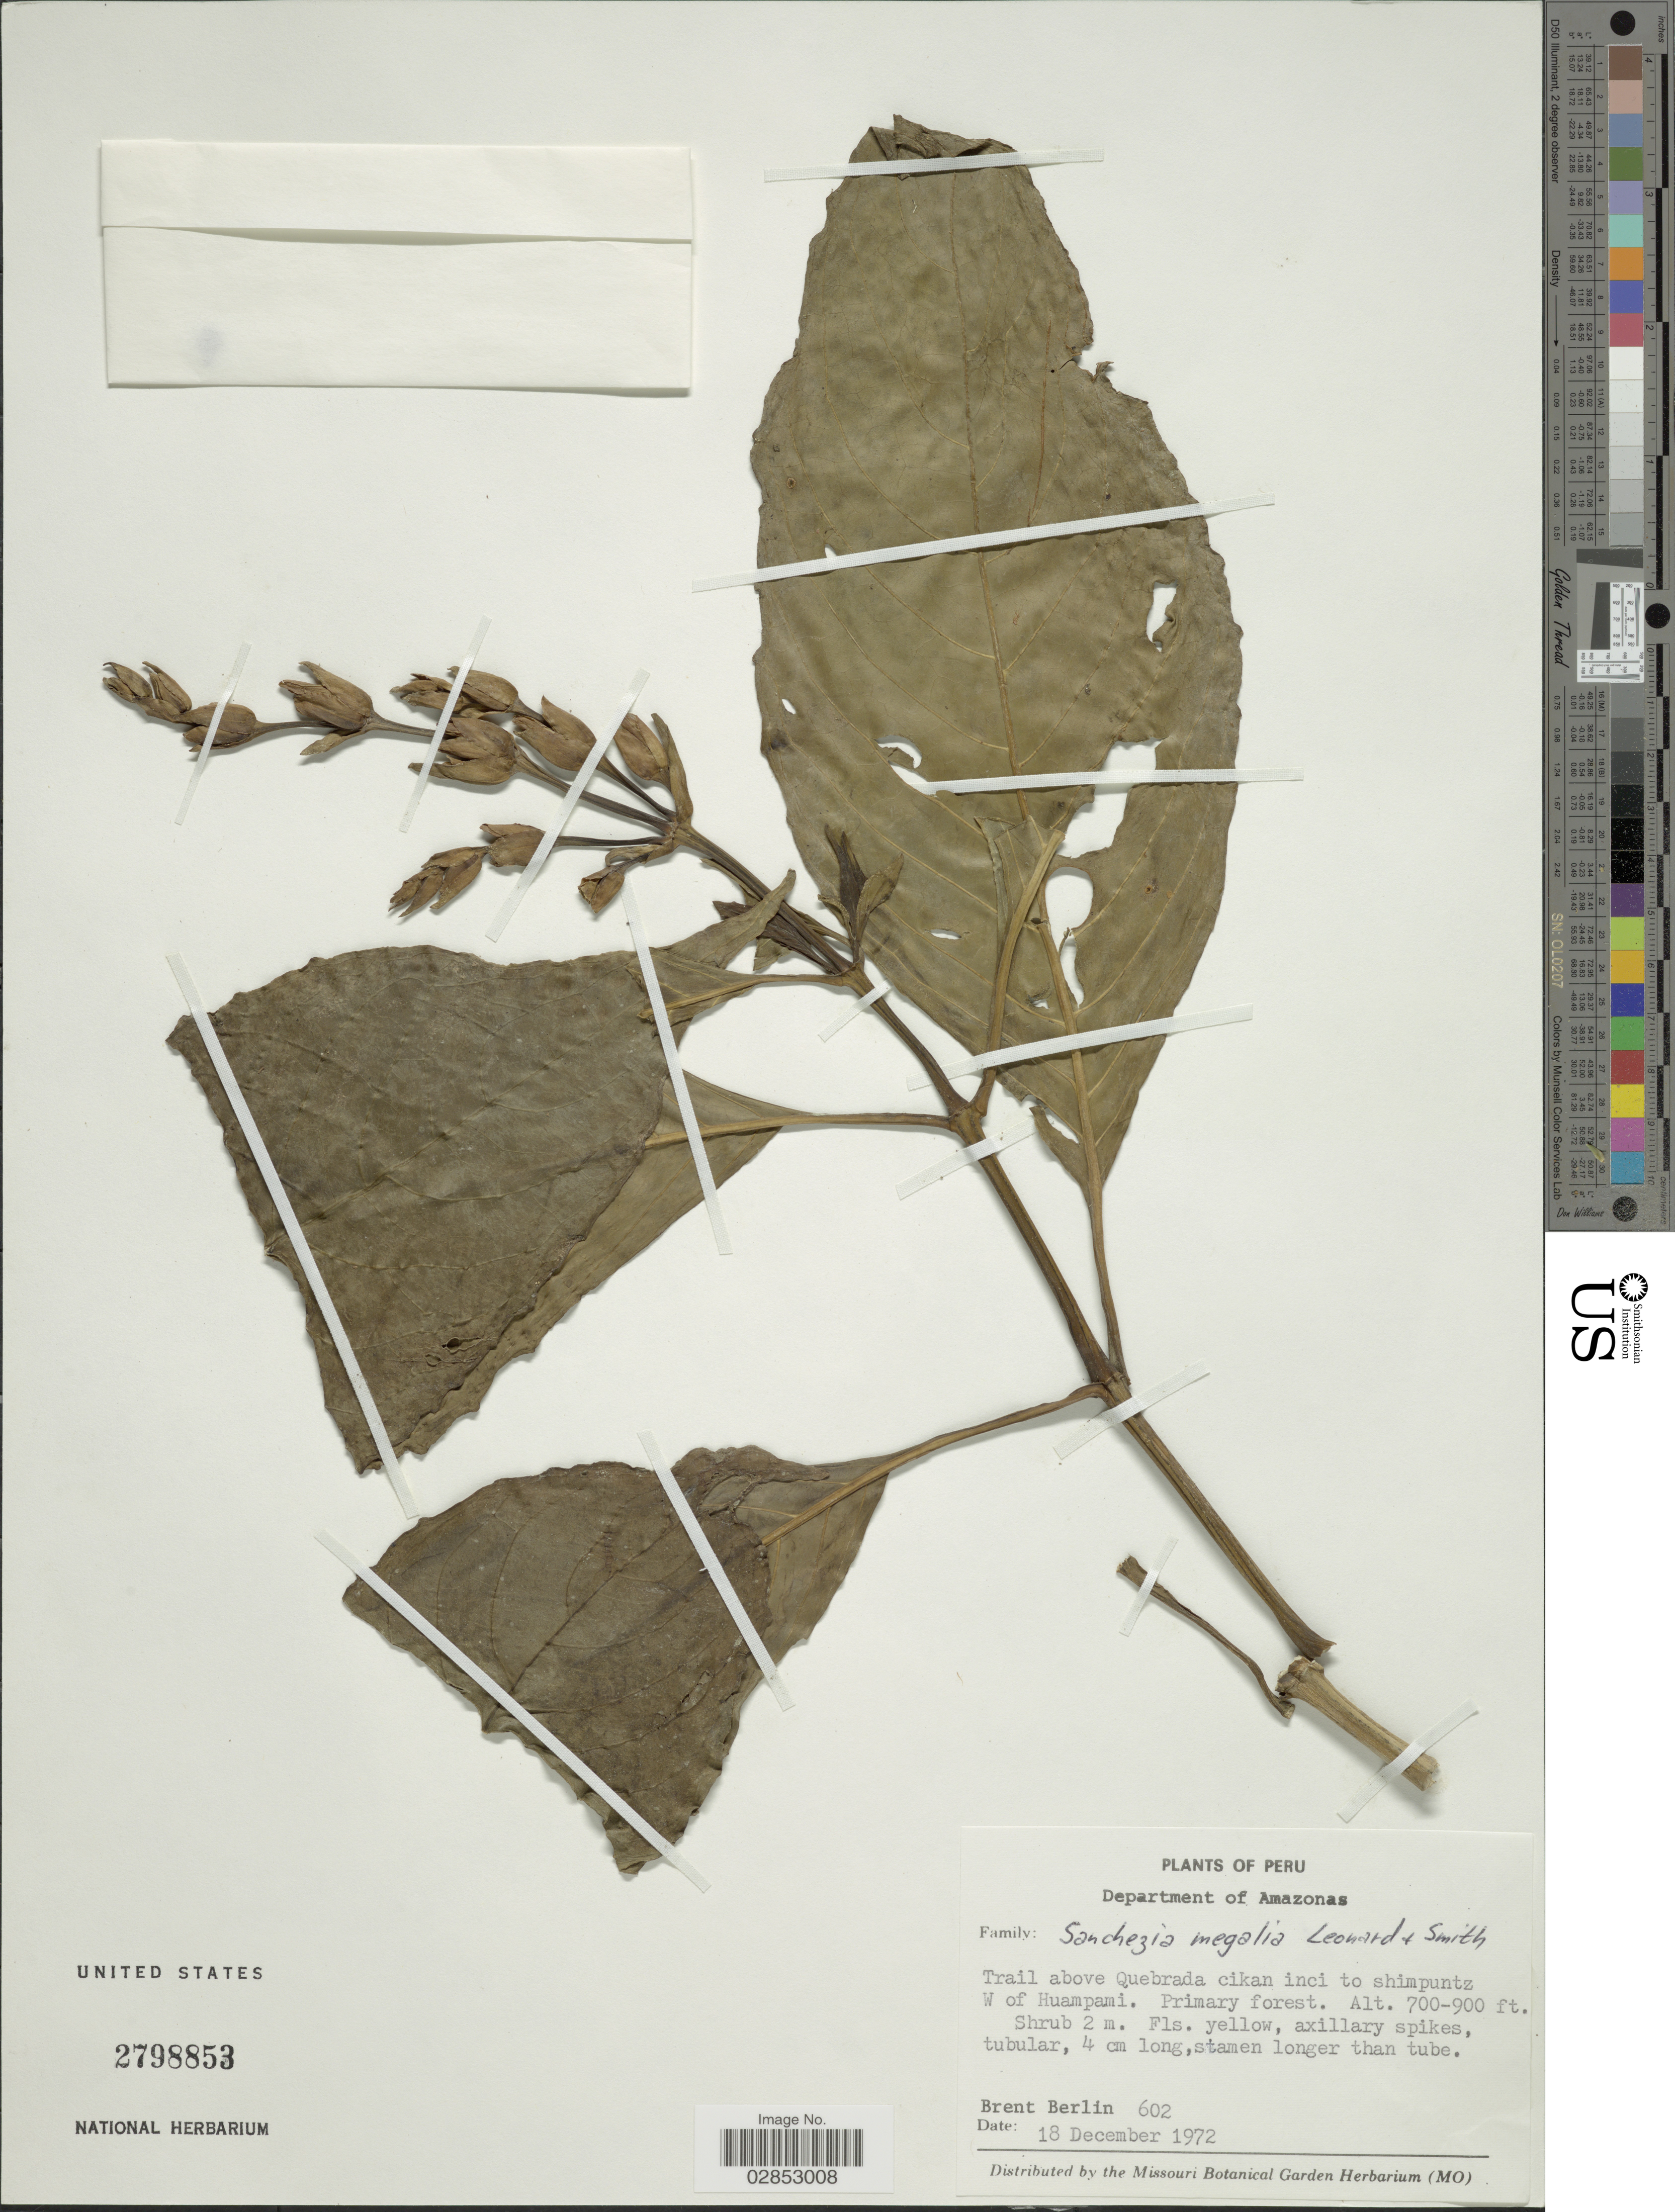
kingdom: Plantae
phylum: Tracheophyta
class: Magnoliopsida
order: Lamiales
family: Acanthaceae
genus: Sanchezia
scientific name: Sanchezia tarapotensis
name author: Leonard & L.B. Sm.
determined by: Azevedo, Igor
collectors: B. Berlin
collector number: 602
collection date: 1972-12-18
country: Peru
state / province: Amazonas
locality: Department of Amazonas, Trail above Quebrada cikan inci to shimpuntz W of Huampami.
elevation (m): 213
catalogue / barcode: US 2798853